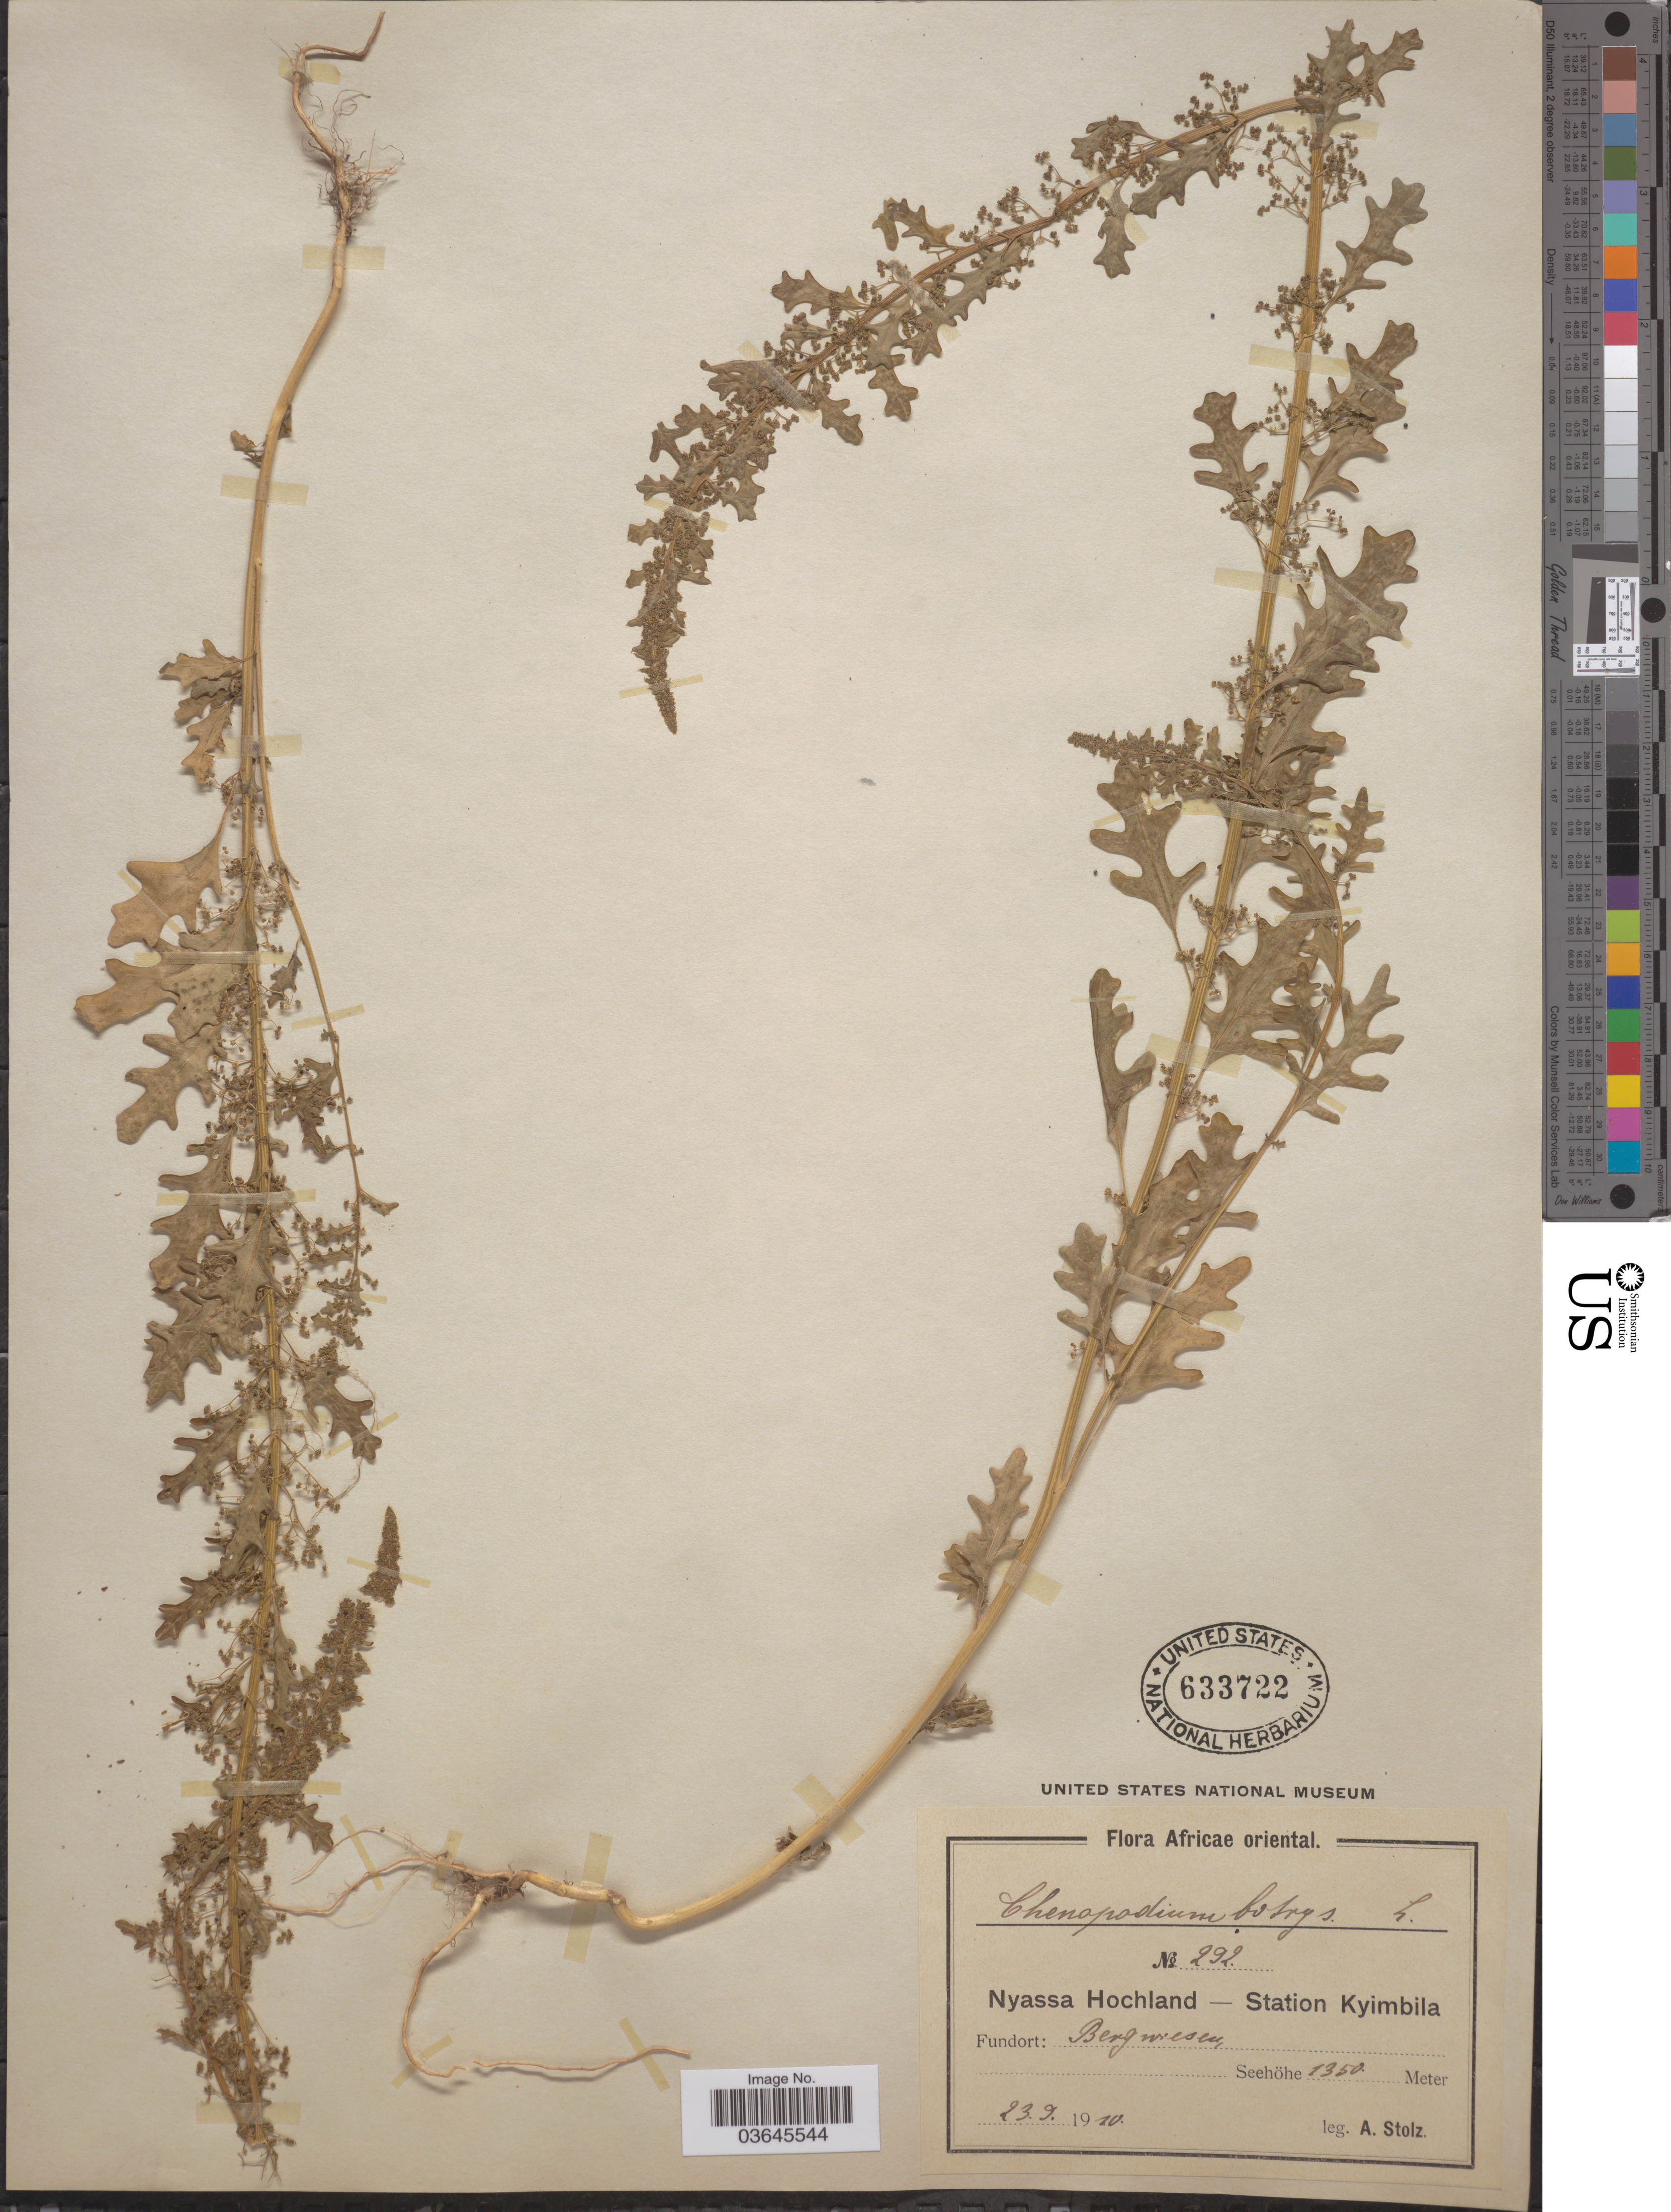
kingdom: Plantae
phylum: Tracheophyta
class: Magnoliopsida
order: Caryophyllales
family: Amaranthaceae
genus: Chenopodium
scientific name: Chenopodium botrys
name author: L.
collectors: A. Stolz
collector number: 292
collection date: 1910-09-23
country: Malawi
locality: Africæ oriental. Nyassa Hochland - Station Kyimbila. Fundort: Bergwiesen.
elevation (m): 1350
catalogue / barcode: US 633722